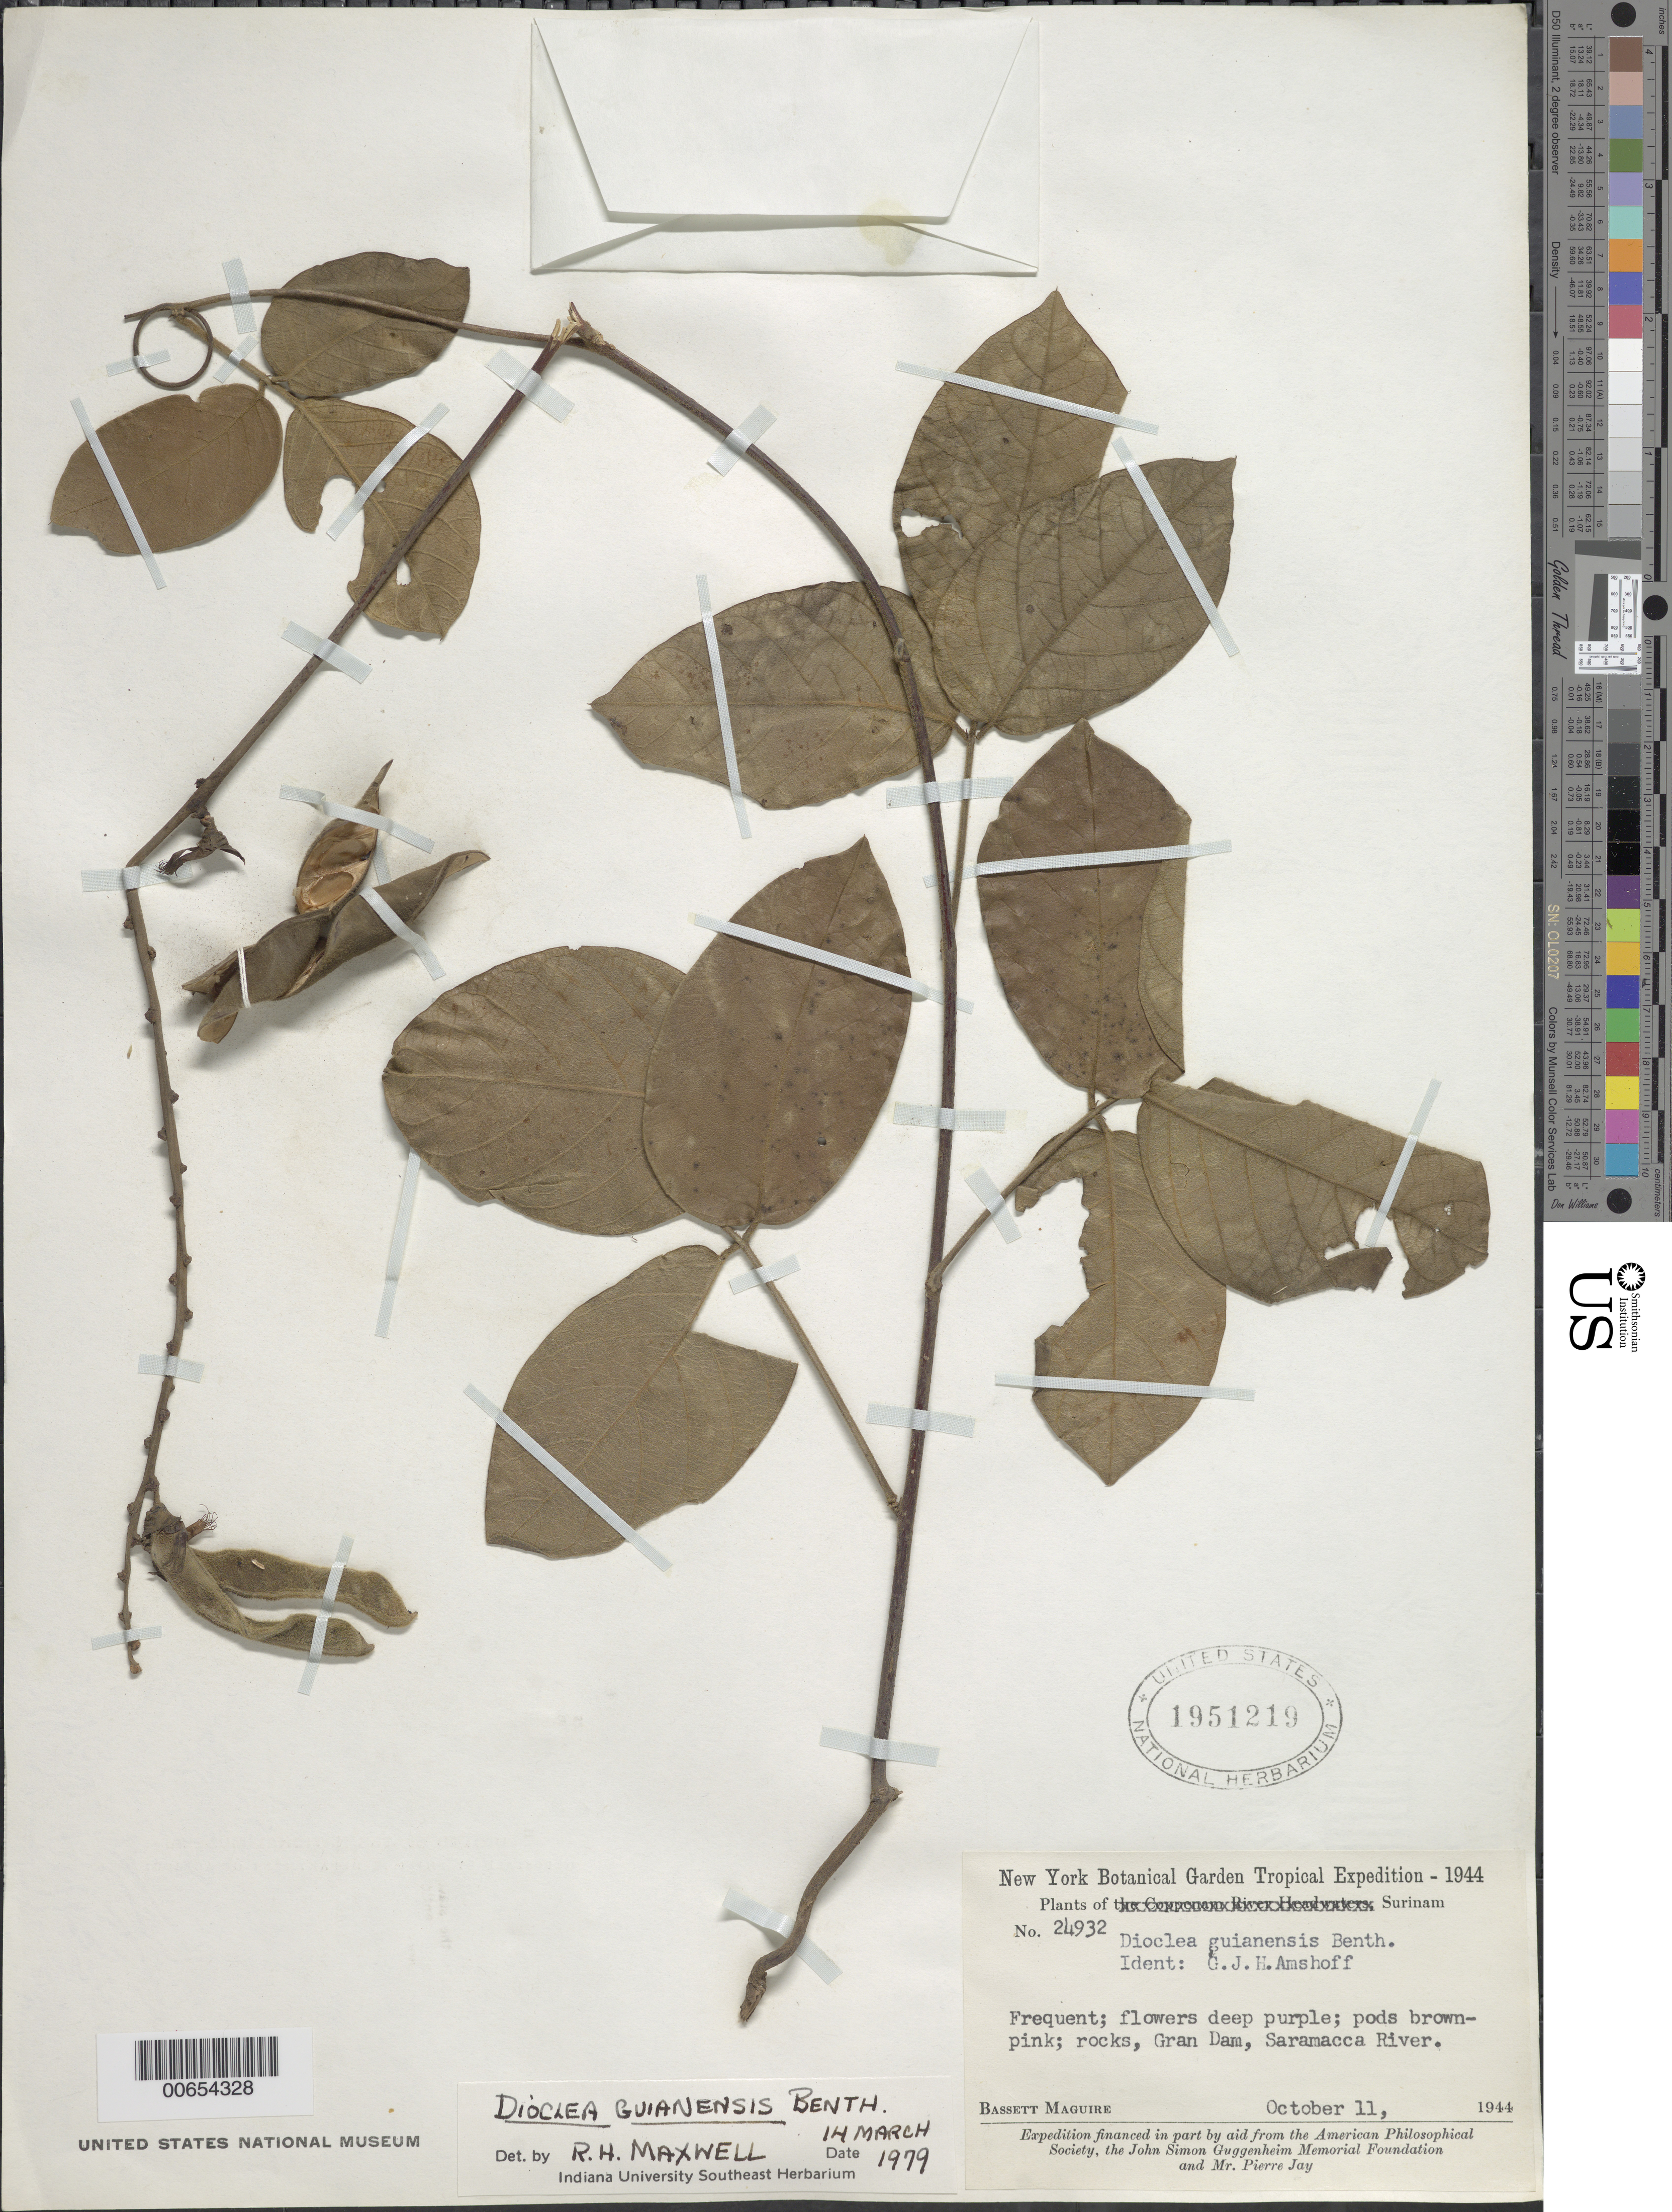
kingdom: Plantae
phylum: Tracheophyta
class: Magnoliopsida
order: Fabales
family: Fabaceae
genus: Dioclea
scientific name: Dioclea guianensis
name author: Benth.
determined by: Maxwell, R. H., (JEF), Indiana University Southeast (UNITED STATES)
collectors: B. Maguire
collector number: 24932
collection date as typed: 11-Oct-44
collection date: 1944-10-11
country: Suriname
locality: Saramacca River Headwaters, Gran Dam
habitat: Rocks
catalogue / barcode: US 1951219